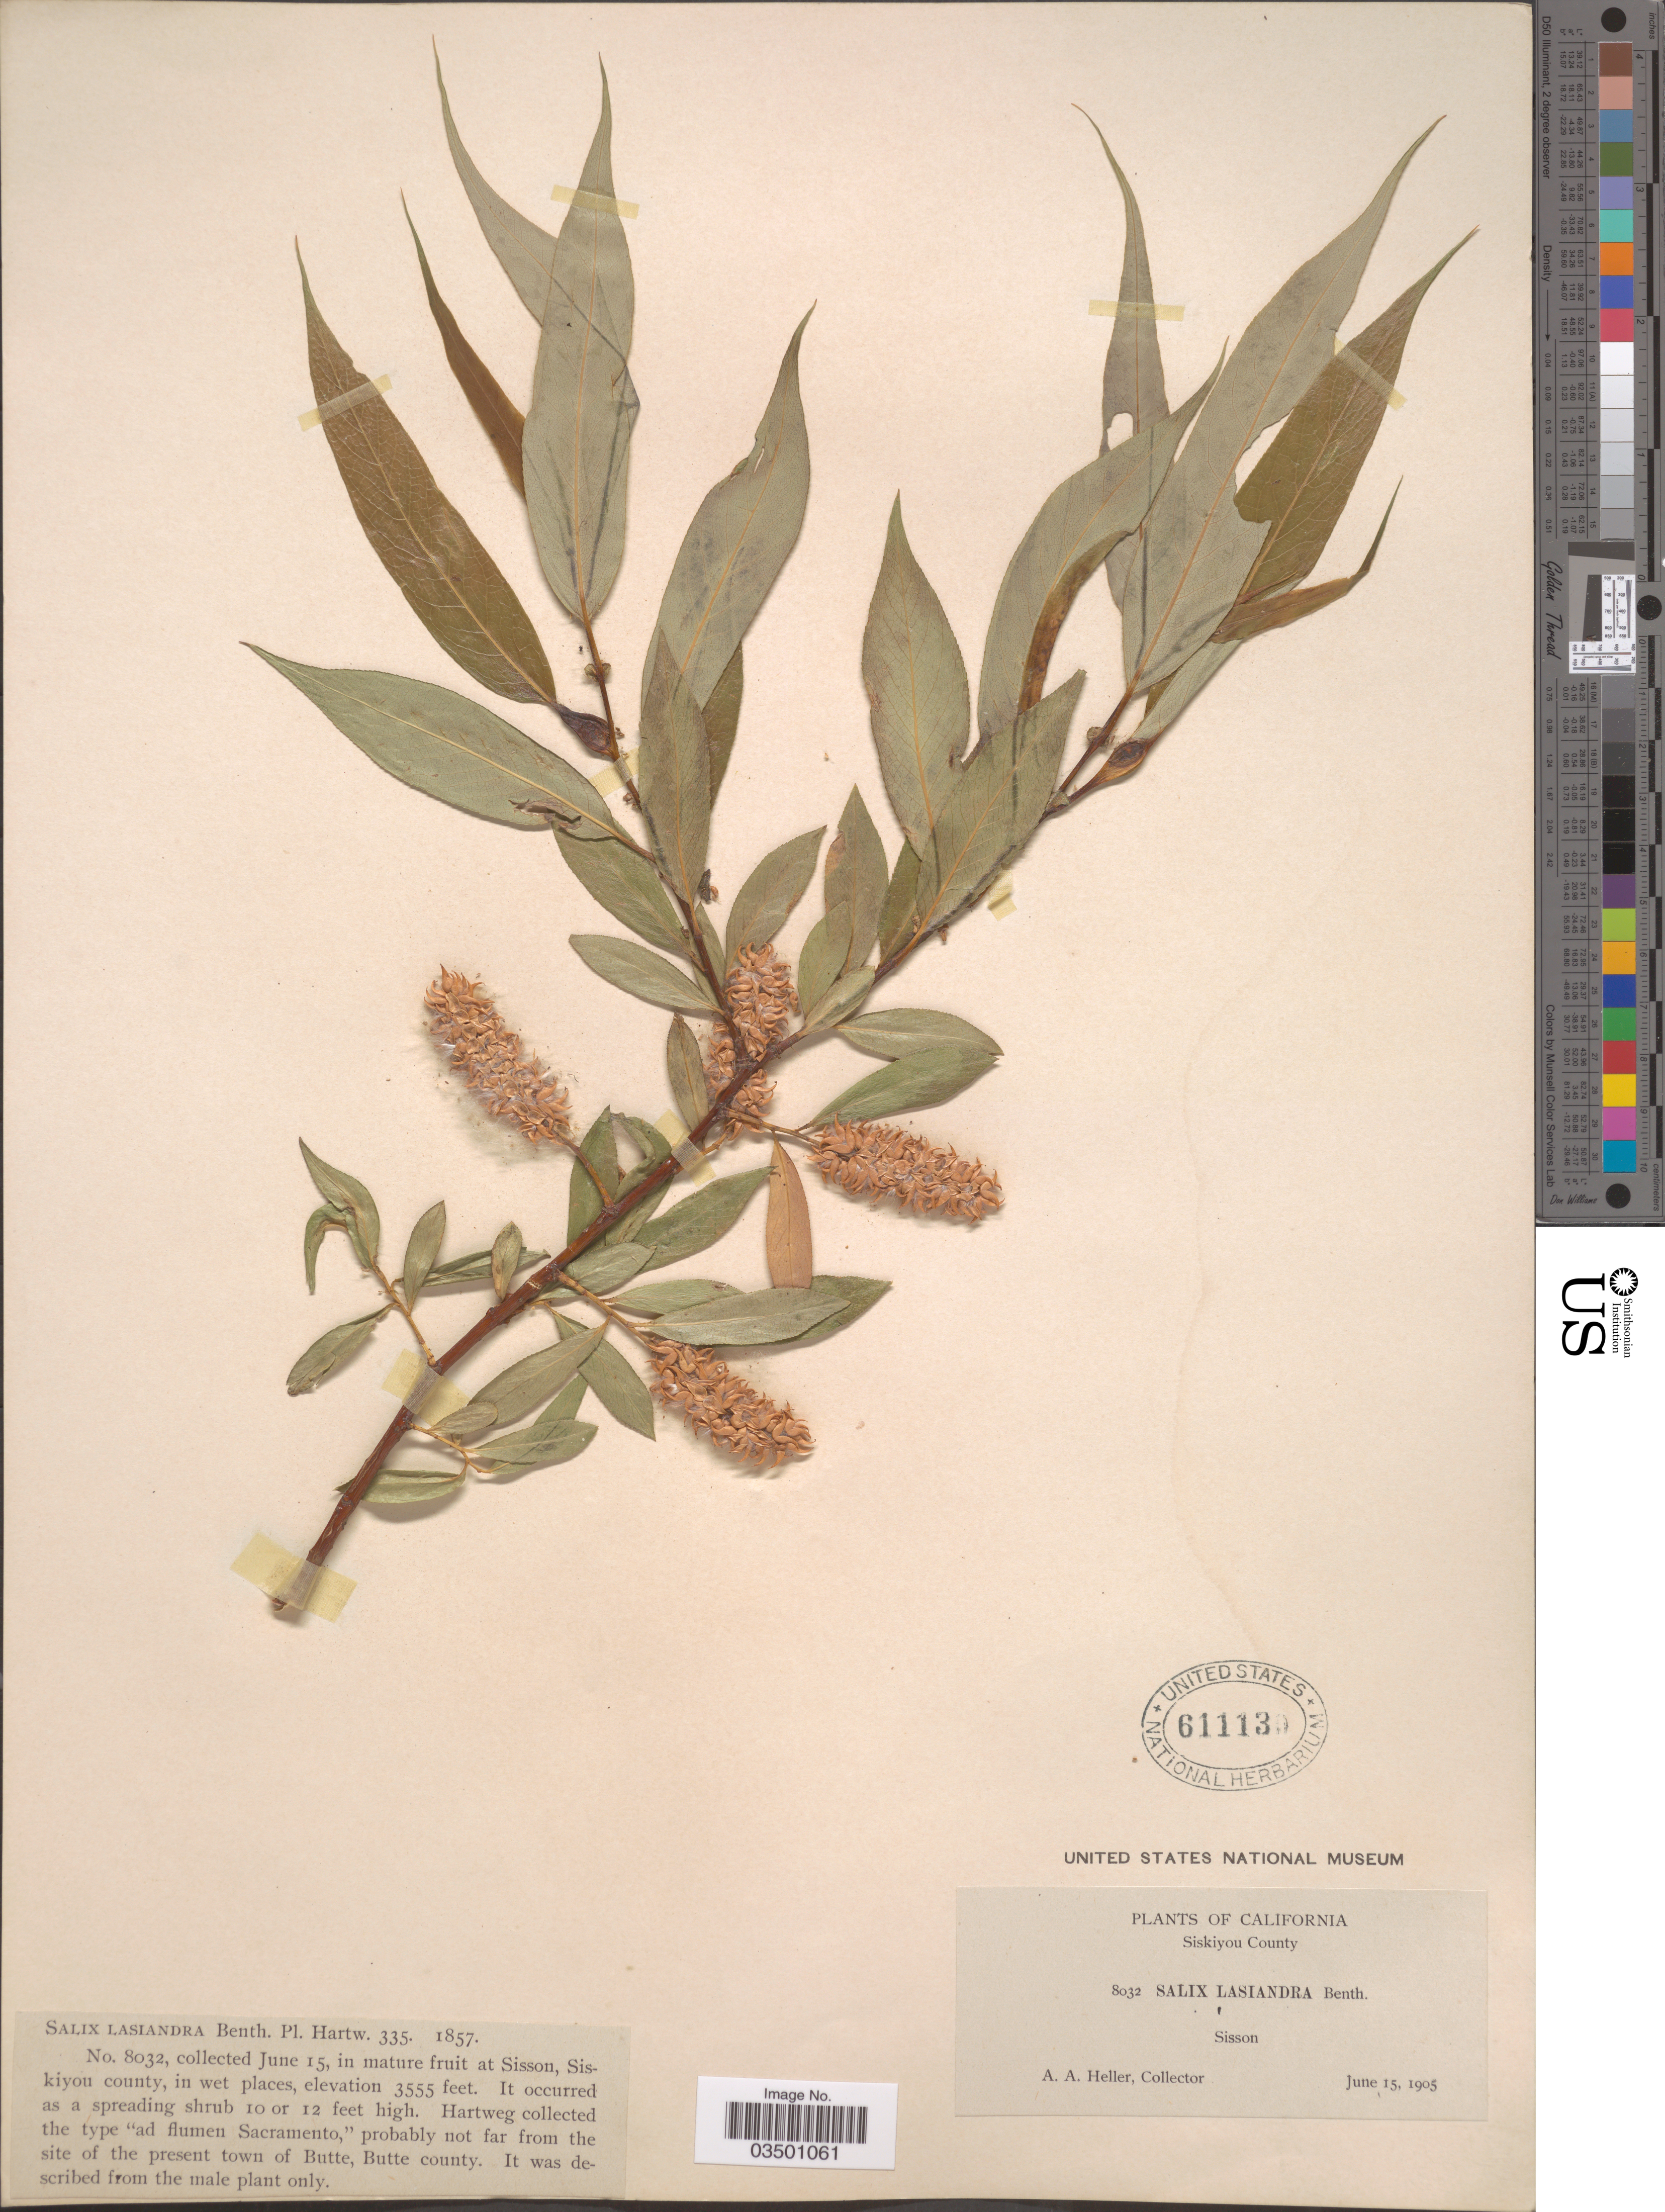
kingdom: Plantae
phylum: Tracheophyta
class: Magnoliopsida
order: Malpighiales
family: Salicaceae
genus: Salix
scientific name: Salix lasiandra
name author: Benth.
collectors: A. A. Heller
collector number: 8032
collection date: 1905-06-15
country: United States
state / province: California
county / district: Siskiyou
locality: Siskiyou County. Sisson.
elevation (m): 1084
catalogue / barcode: US 611130